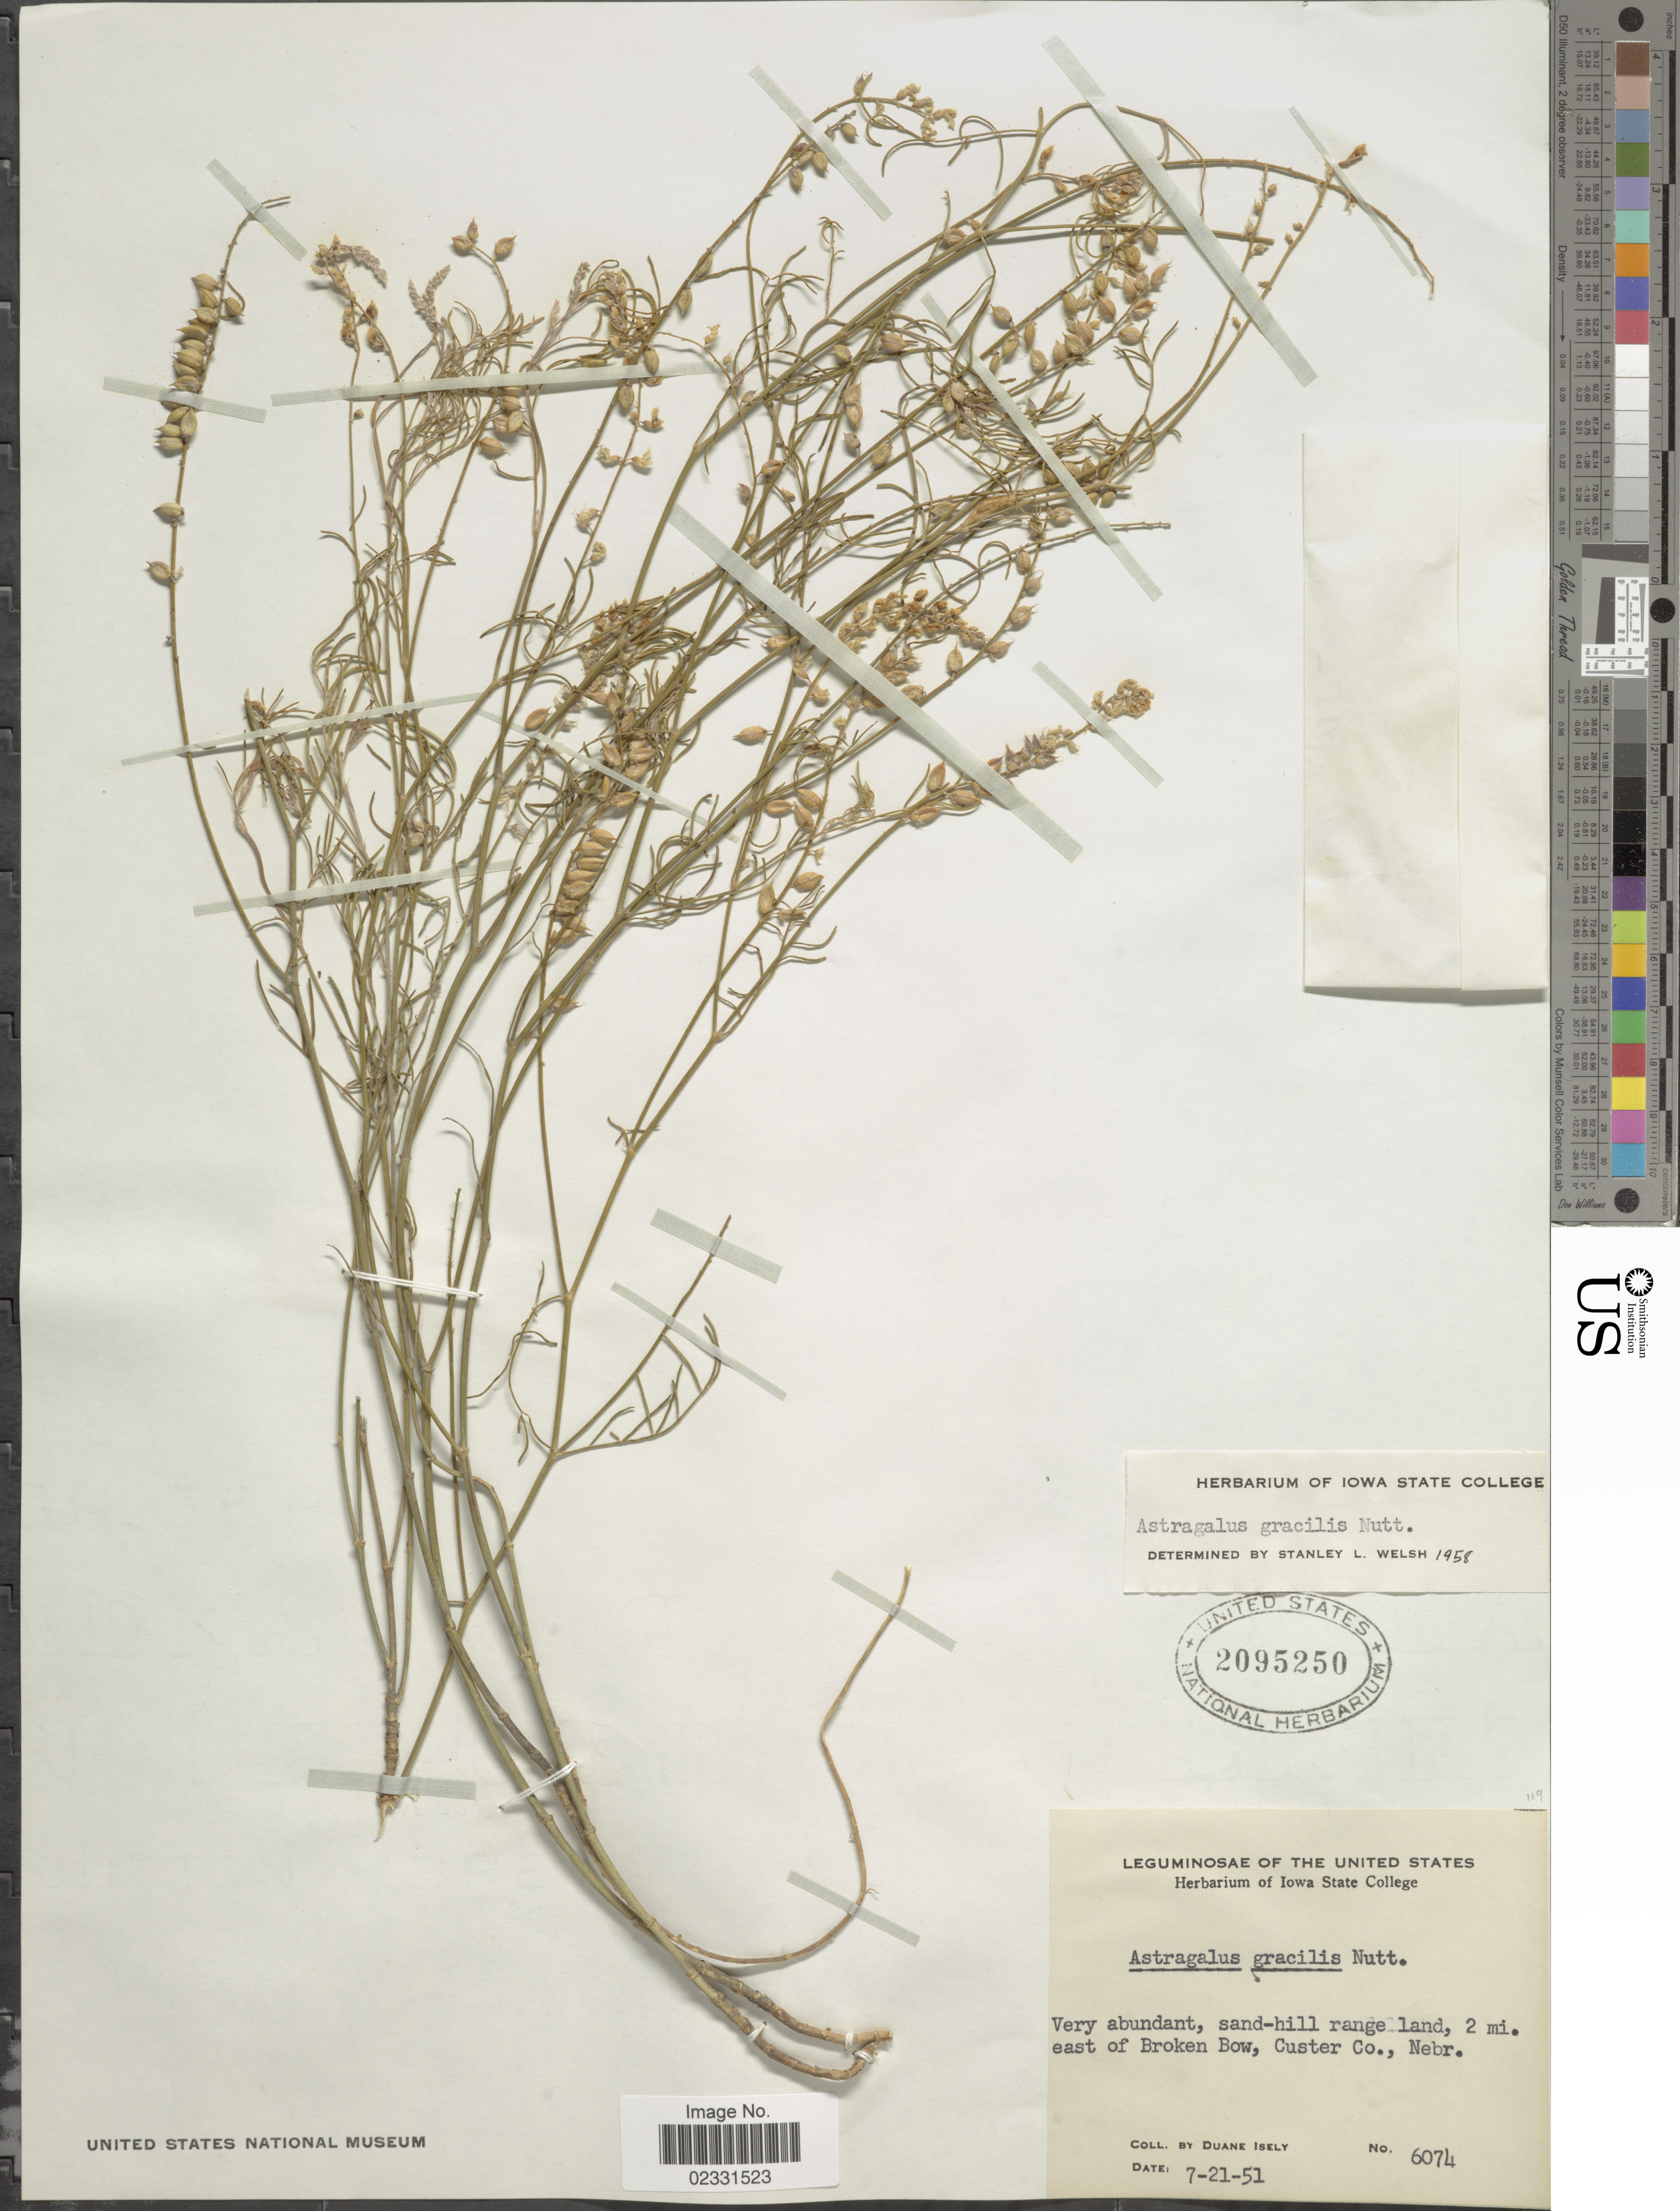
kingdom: Plantae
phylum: Tracheophyta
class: Magnoliopsida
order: Fabales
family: Fabaceae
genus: Astragalus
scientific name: Astragalus gracilis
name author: Nutt.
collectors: D. Isely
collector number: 6074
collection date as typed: Transcribed d/m/y: 21/7/51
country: United States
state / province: Nebraska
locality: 2 miles east of Broken Bow, Custer Co., Nebr.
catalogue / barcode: US 2095250